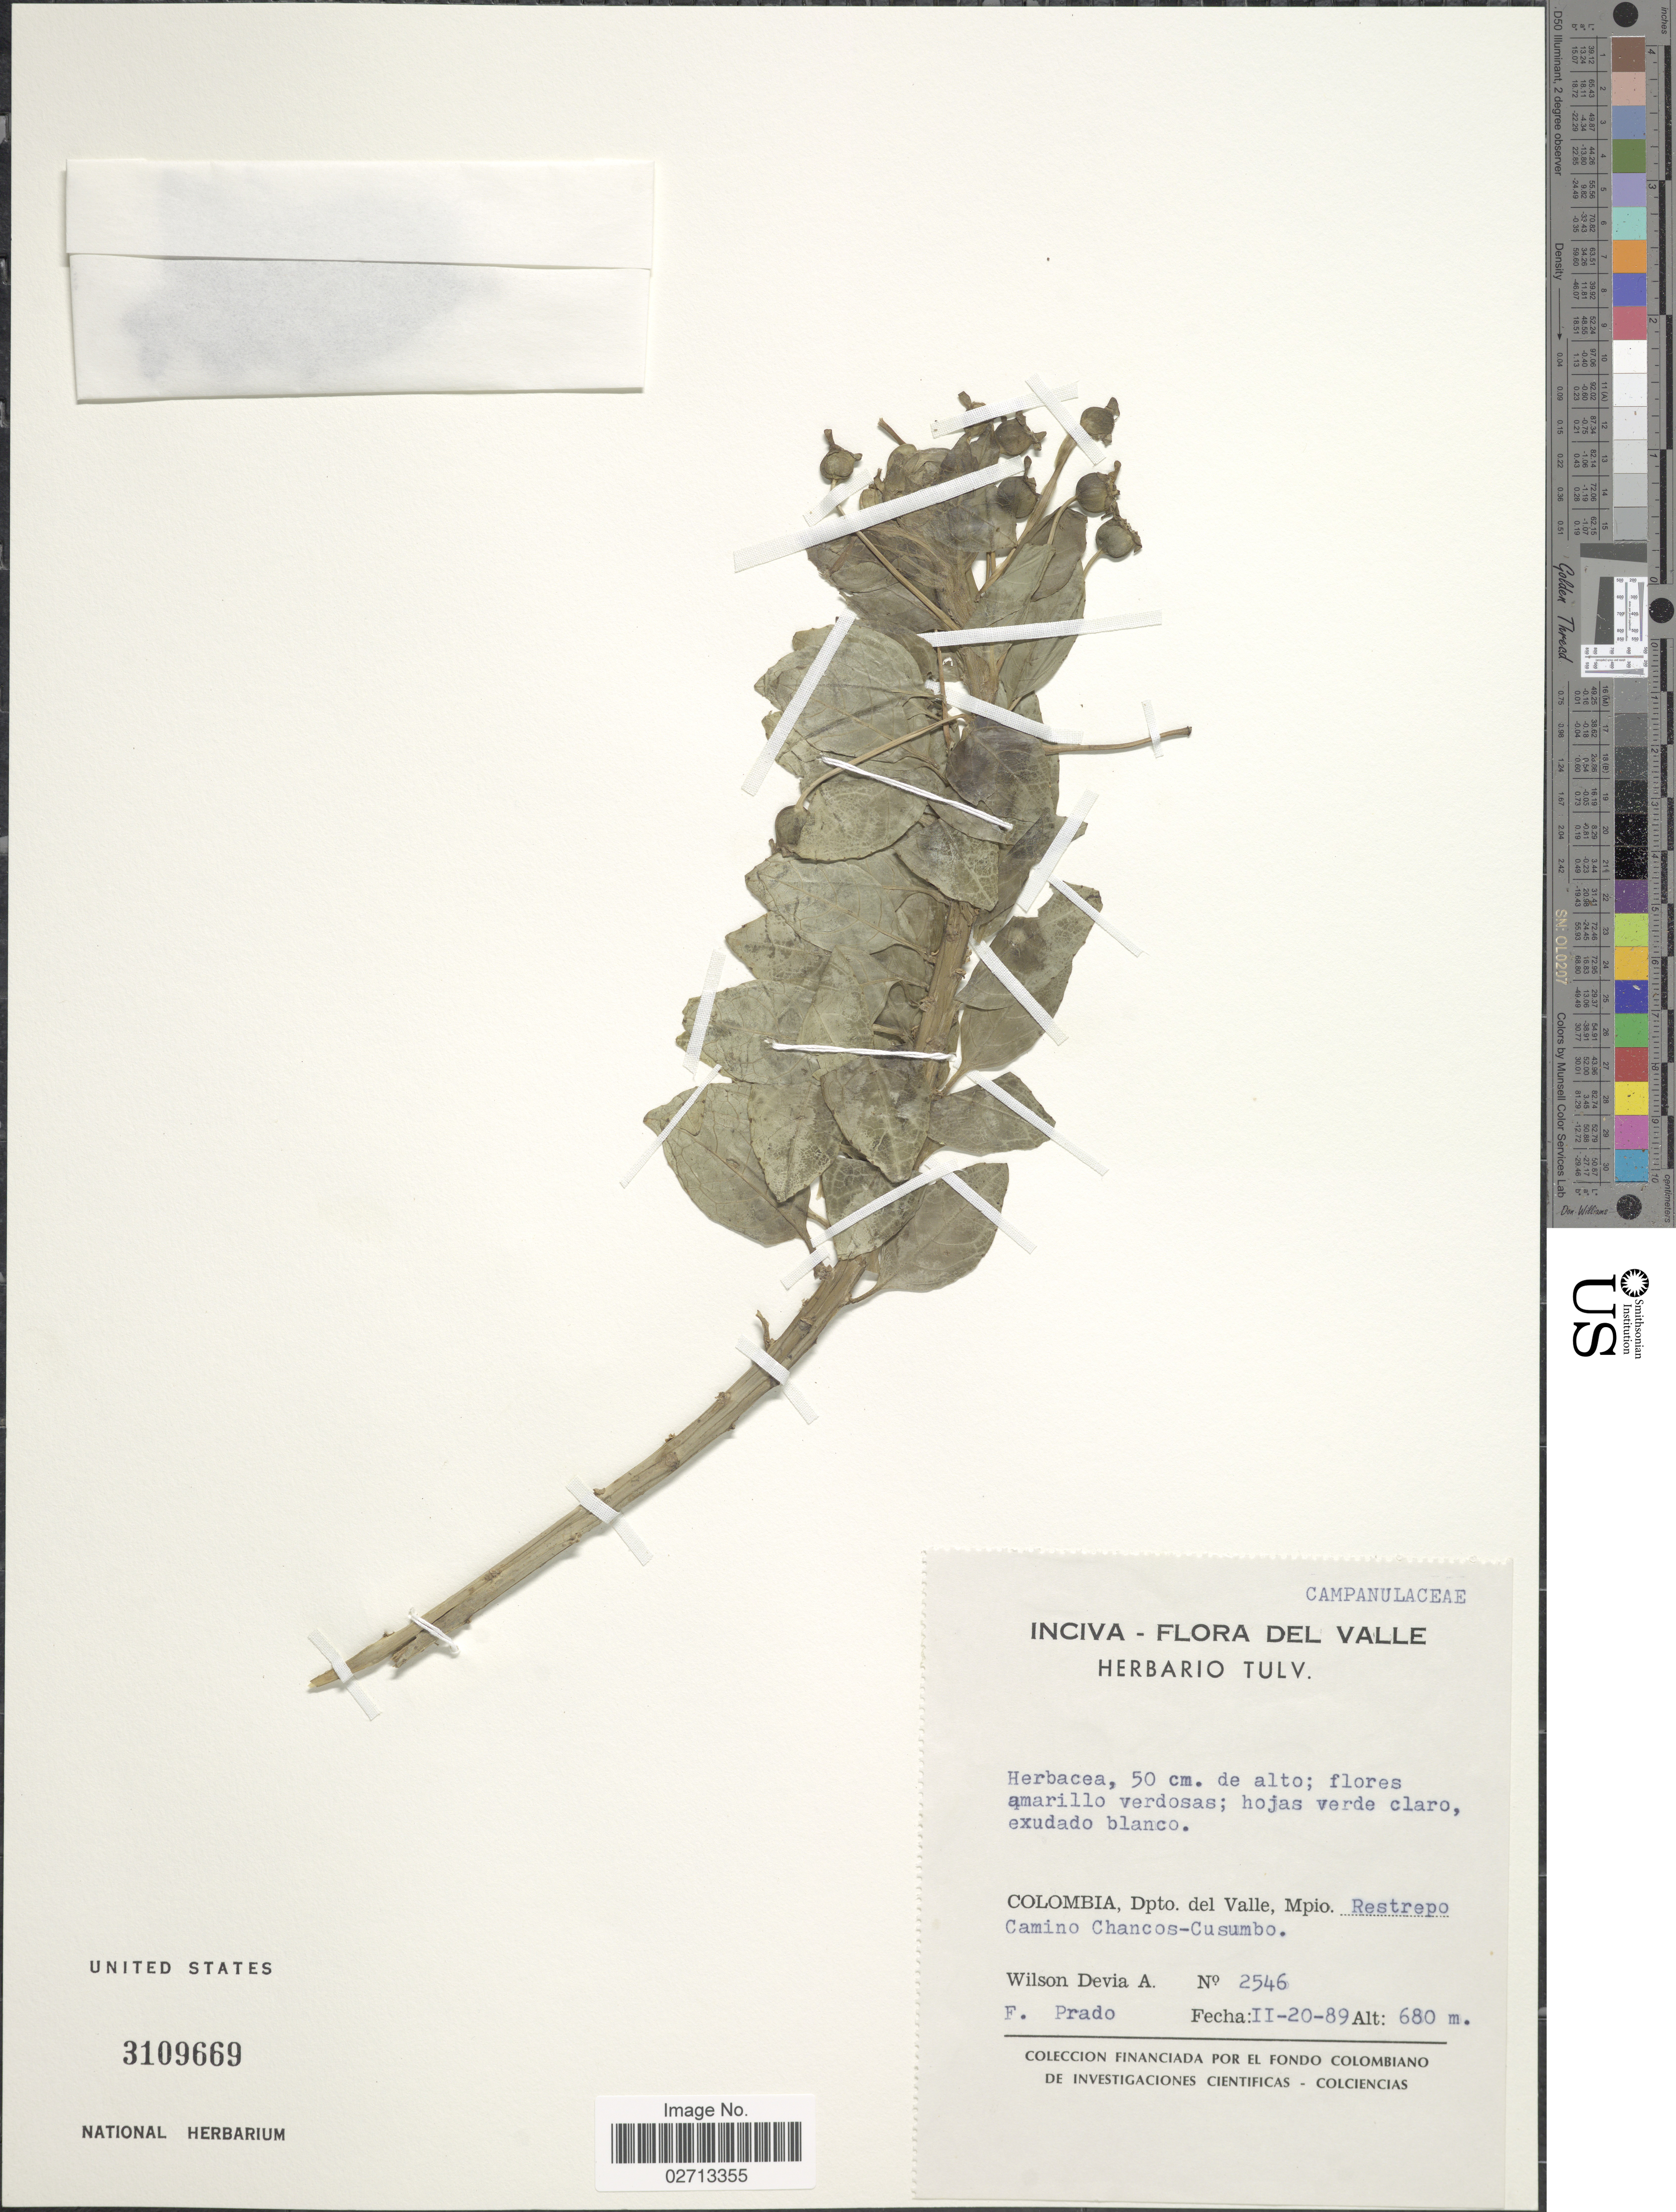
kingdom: Plantae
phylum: Tracheophyta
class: Magnoliopsida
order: Asterales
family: Campanulaceae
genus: Burmeistera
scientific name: Burmeistera sp.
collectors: W. Devia A. & F. Prado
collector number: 2546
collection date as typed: Transcribed d/m/y: 20/2/89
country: Colombia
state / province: Valle del Cauca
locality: Dpto. del Valle, Mpio. Restrepo Camino Chancos-Cusumbo.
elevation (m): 680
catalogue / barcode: US 3109669